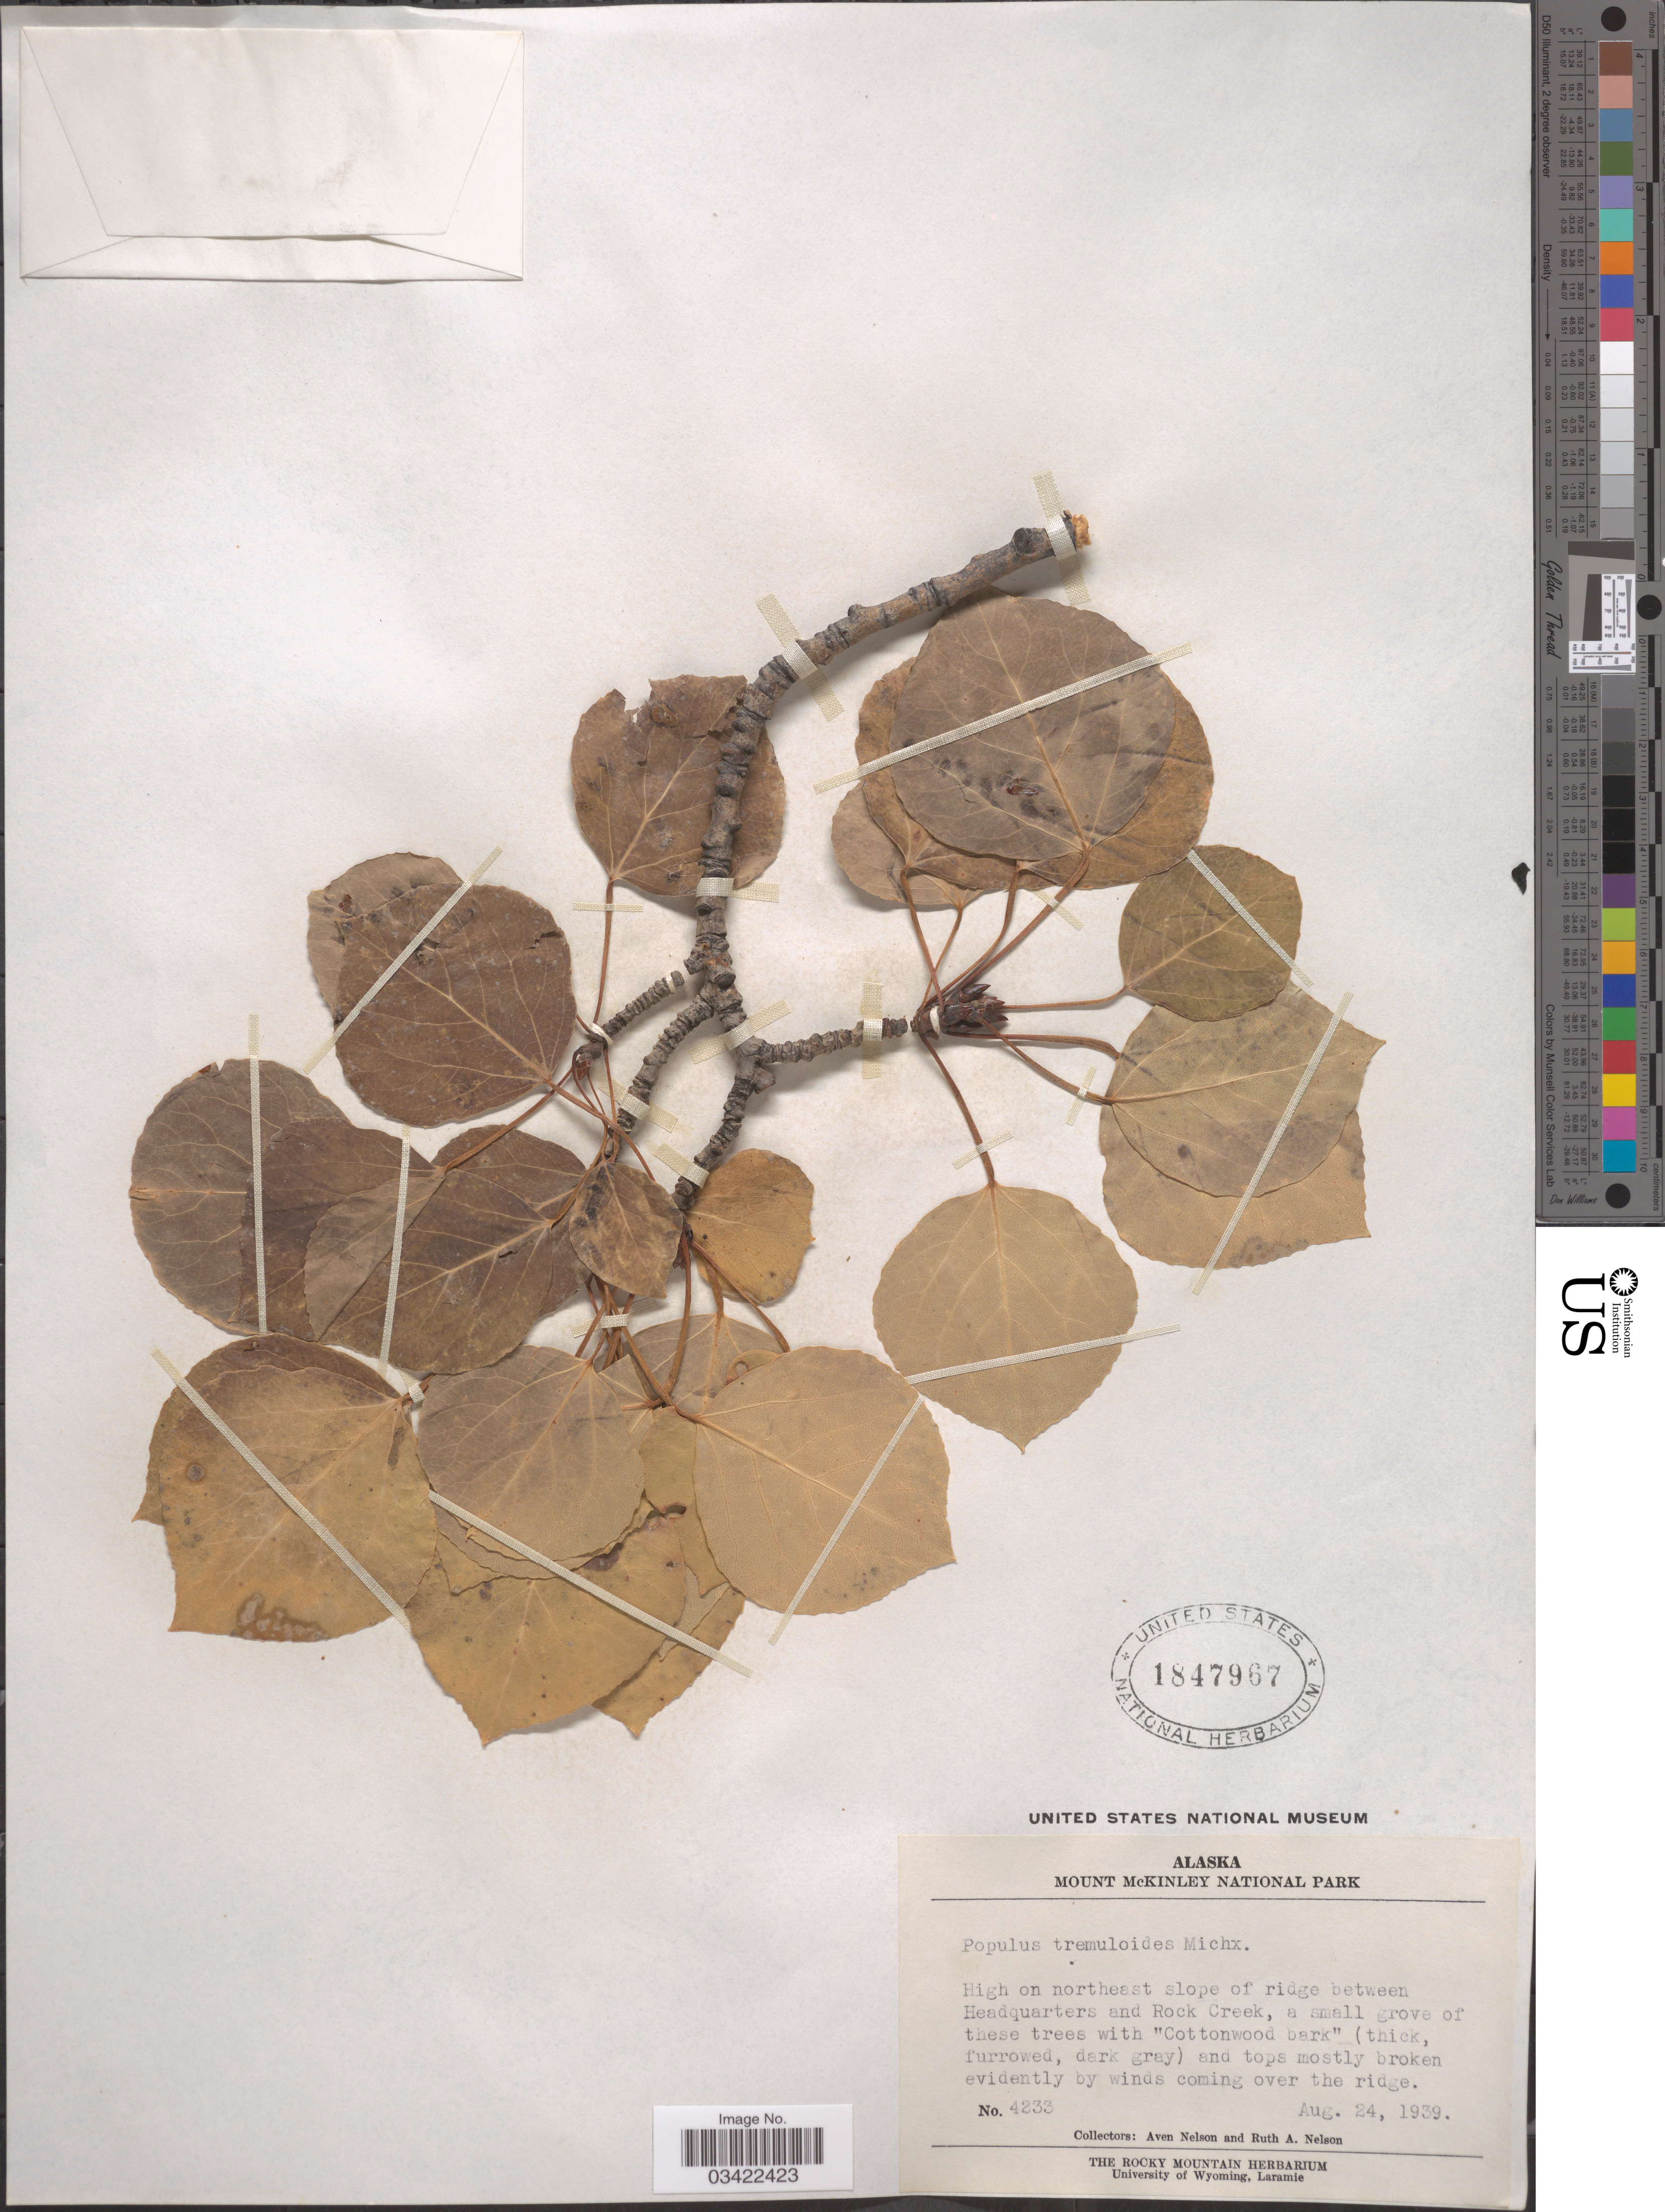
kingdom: Plantae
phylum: Tracheophyta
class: Magnoliopsida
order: Malpighiales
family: Salicaceae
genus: Populus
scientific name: Populus tremuloides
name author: Michx.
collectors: A. Nelson & R. A. Nelson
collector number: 4233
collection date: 1939-08-24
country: United States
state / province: Alaska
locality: Mount McKinley National Park. High on northeast slope of ridge between Headquarters and Rock Creek.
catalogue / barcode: US 1847967